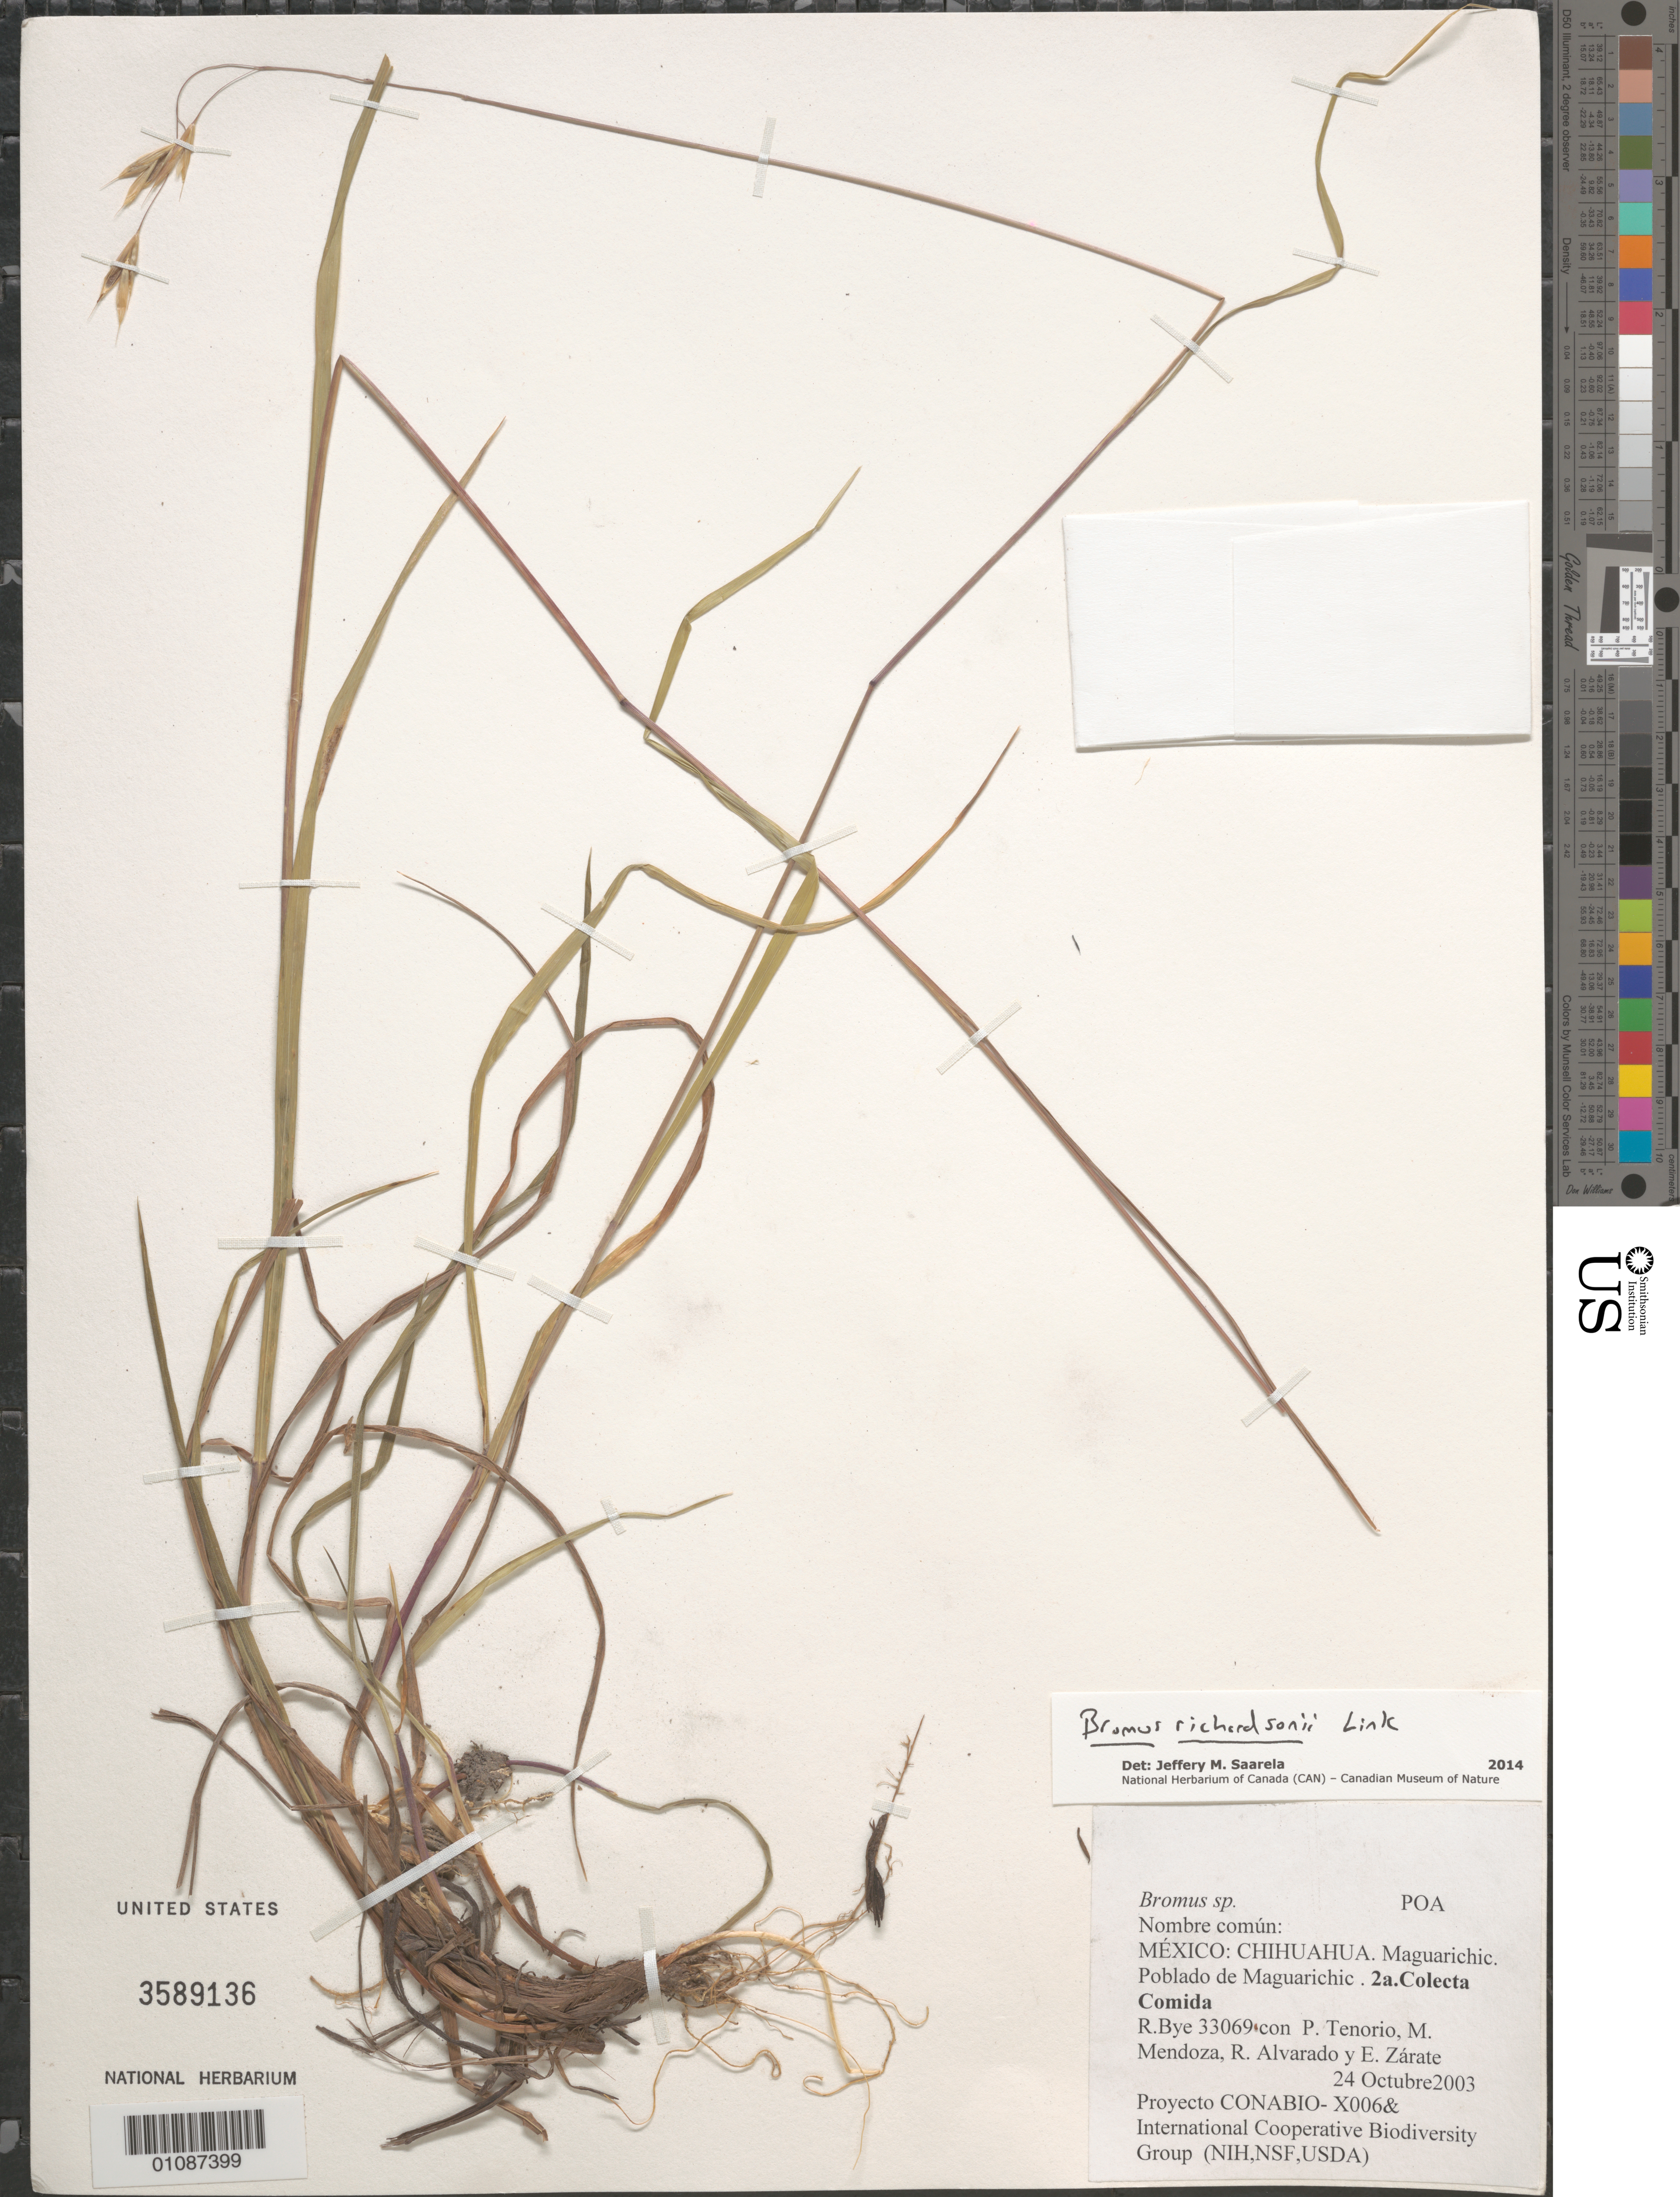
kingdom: Plantae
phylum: Tracheophyta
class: Liliopsida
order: Poales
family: Poaceae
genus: Bromus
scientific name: Bromus richardsonii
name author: Link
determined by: Saarela, J. M., (CAN), Canadian Museum of Nature (CANADA)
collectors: R. A. Bye, P. Tenorio L., M. Mendoza Garcia, R. Alvarado & E. Zárate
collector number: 33069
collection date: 2003-10-24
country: Mexico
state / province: Chihuahua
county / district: Maguarichi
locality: Poblado de Maguarichic. 2a. Colecta Comida.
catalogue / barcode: US 3589136